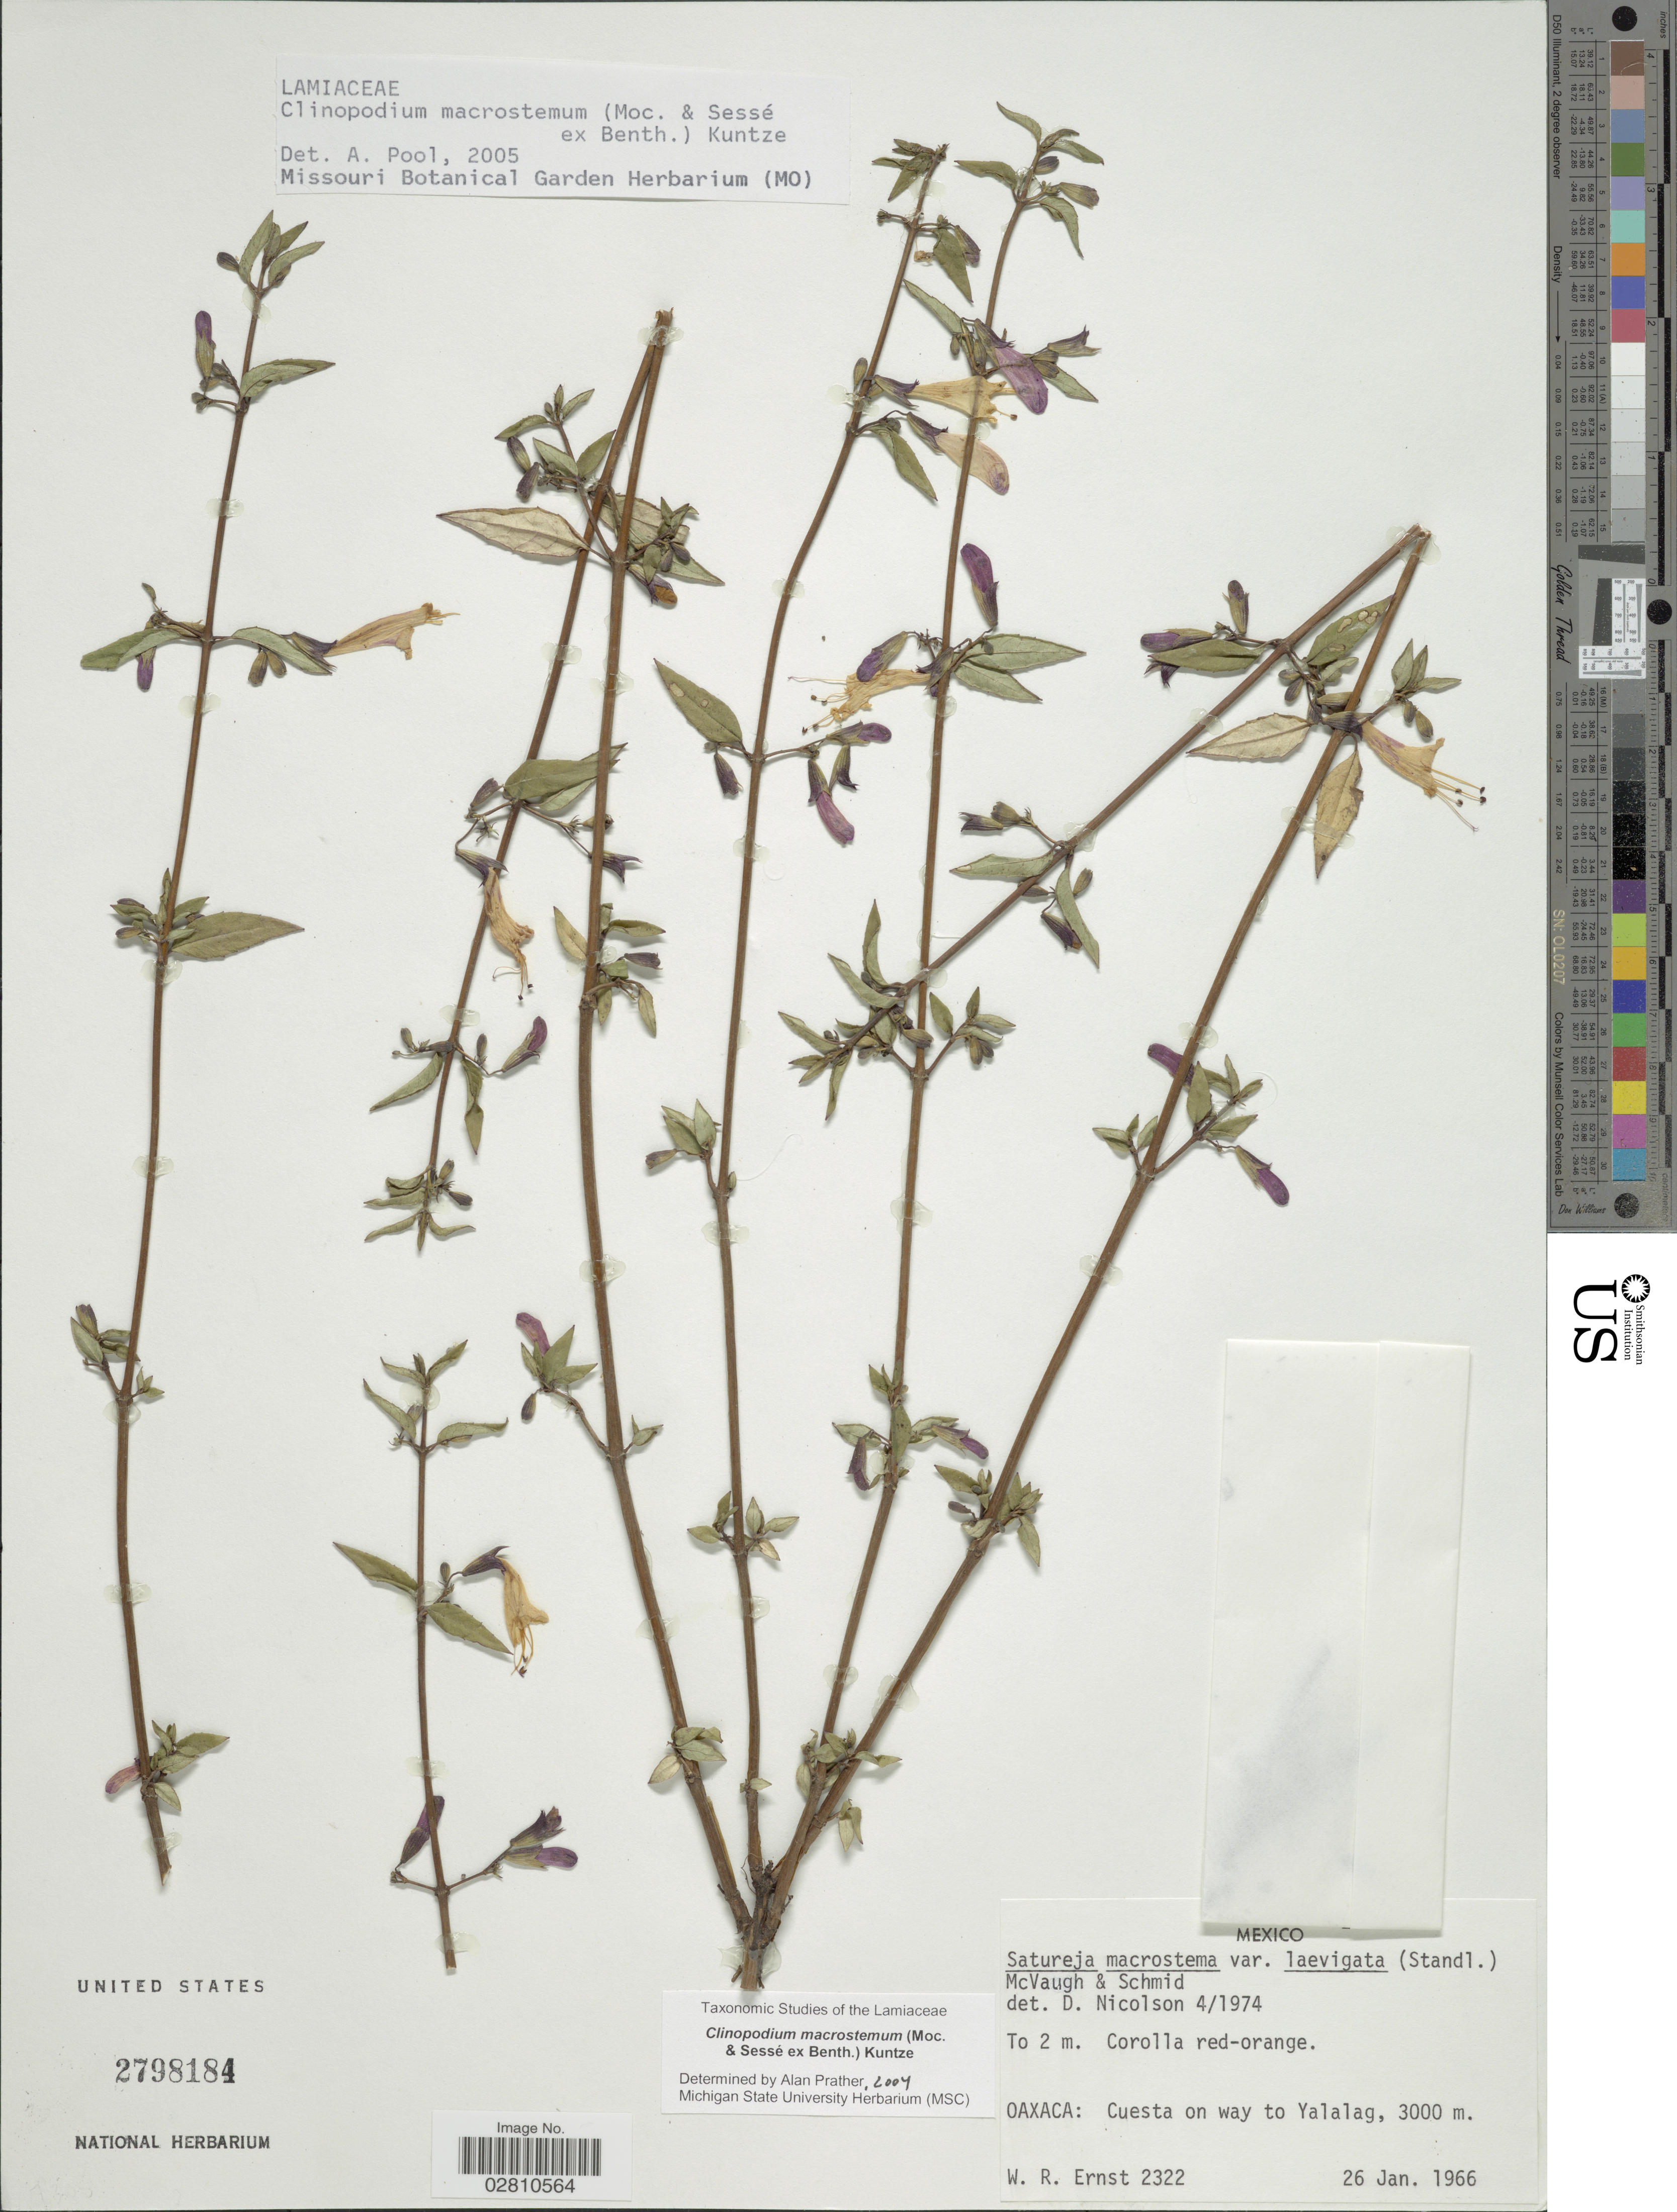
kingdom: Plantae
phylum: Tracheophyta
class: Magnoliopsida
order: Lamiales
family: Lamiaceae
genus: Clinopodium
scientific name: Clinopodium macrostemum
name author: (Moc. & Sessé ex Benth.) Kuntze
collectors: W. R. Ernst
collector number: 2322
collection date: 1966-01-26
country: Mexico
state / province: Oaxaca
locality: Cuesta on way to Yalalag.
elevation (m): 3000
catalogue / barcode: US 2798184